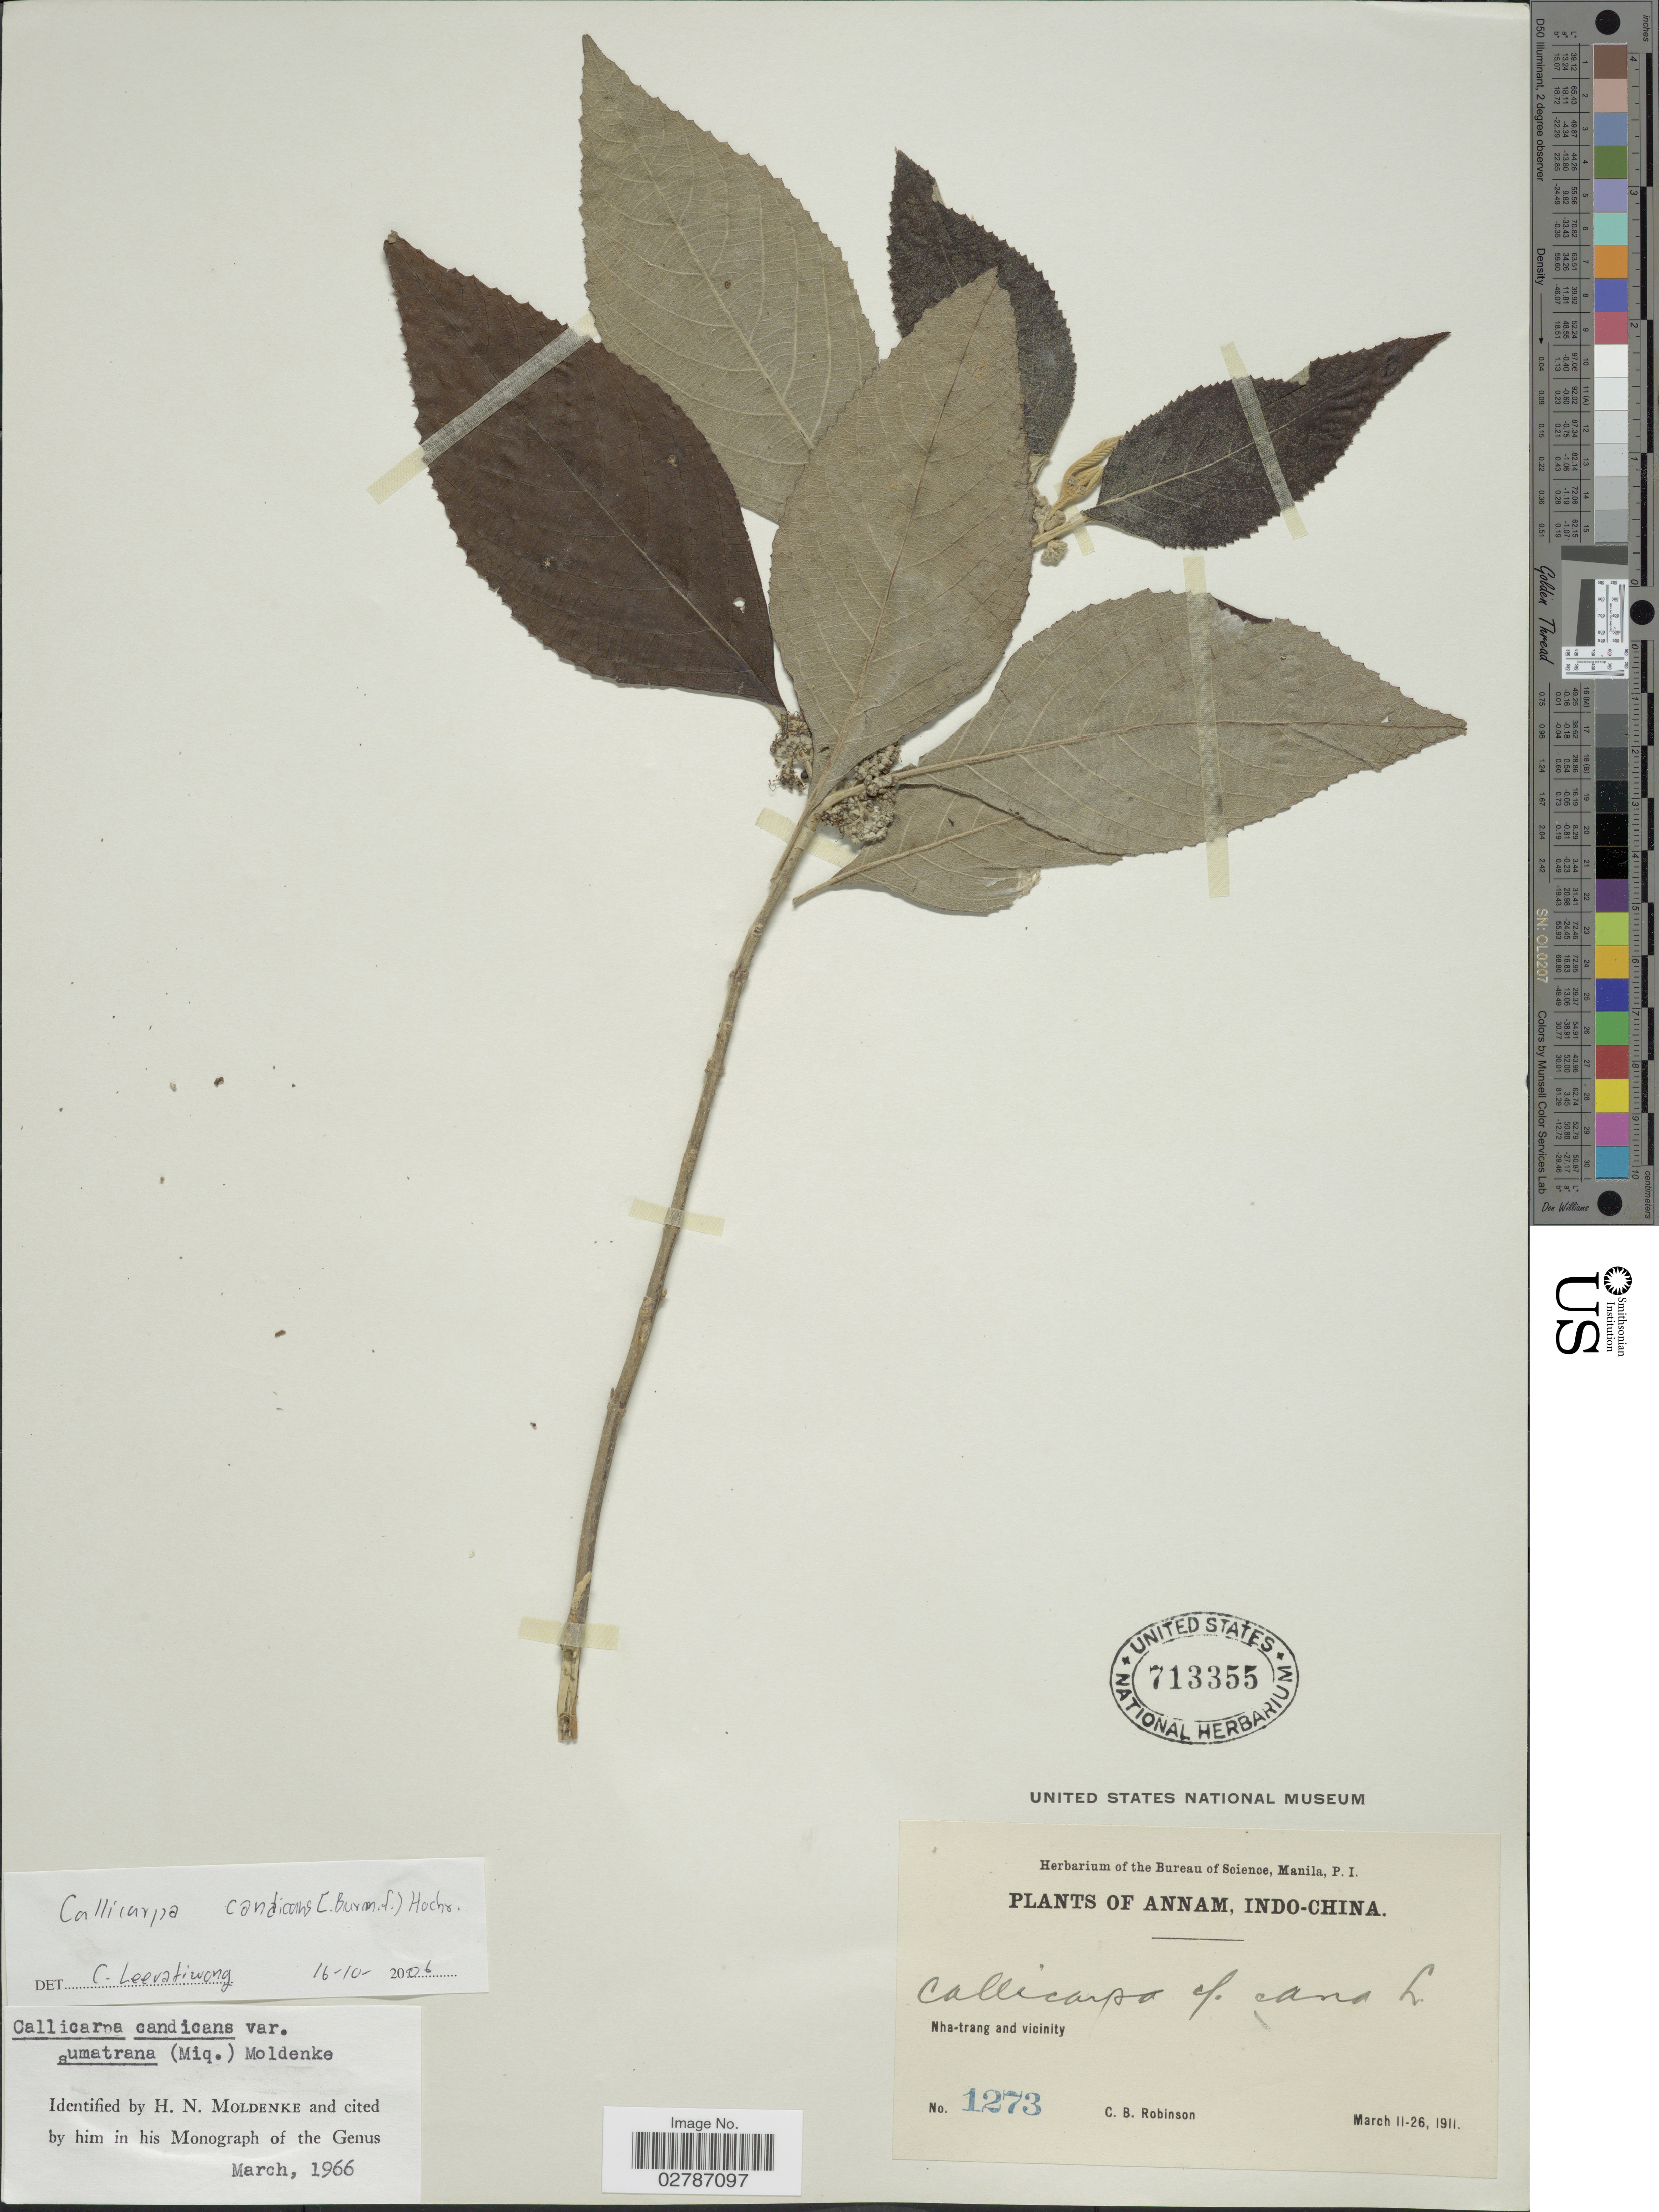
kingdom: Plantae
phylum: Tracheophyta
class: Magnoliopsida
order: Lamiales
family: Lamiaceae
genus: Callicarpa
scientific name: Callicarpa candicans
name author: (Burm. f.) Hochr.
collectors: C. Robinson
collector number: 1273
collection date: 1911-03-11/1911-03-26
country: Vietnam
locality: Annam, Indo-China. Nha-trang and vicinity.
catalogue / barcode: US 713355